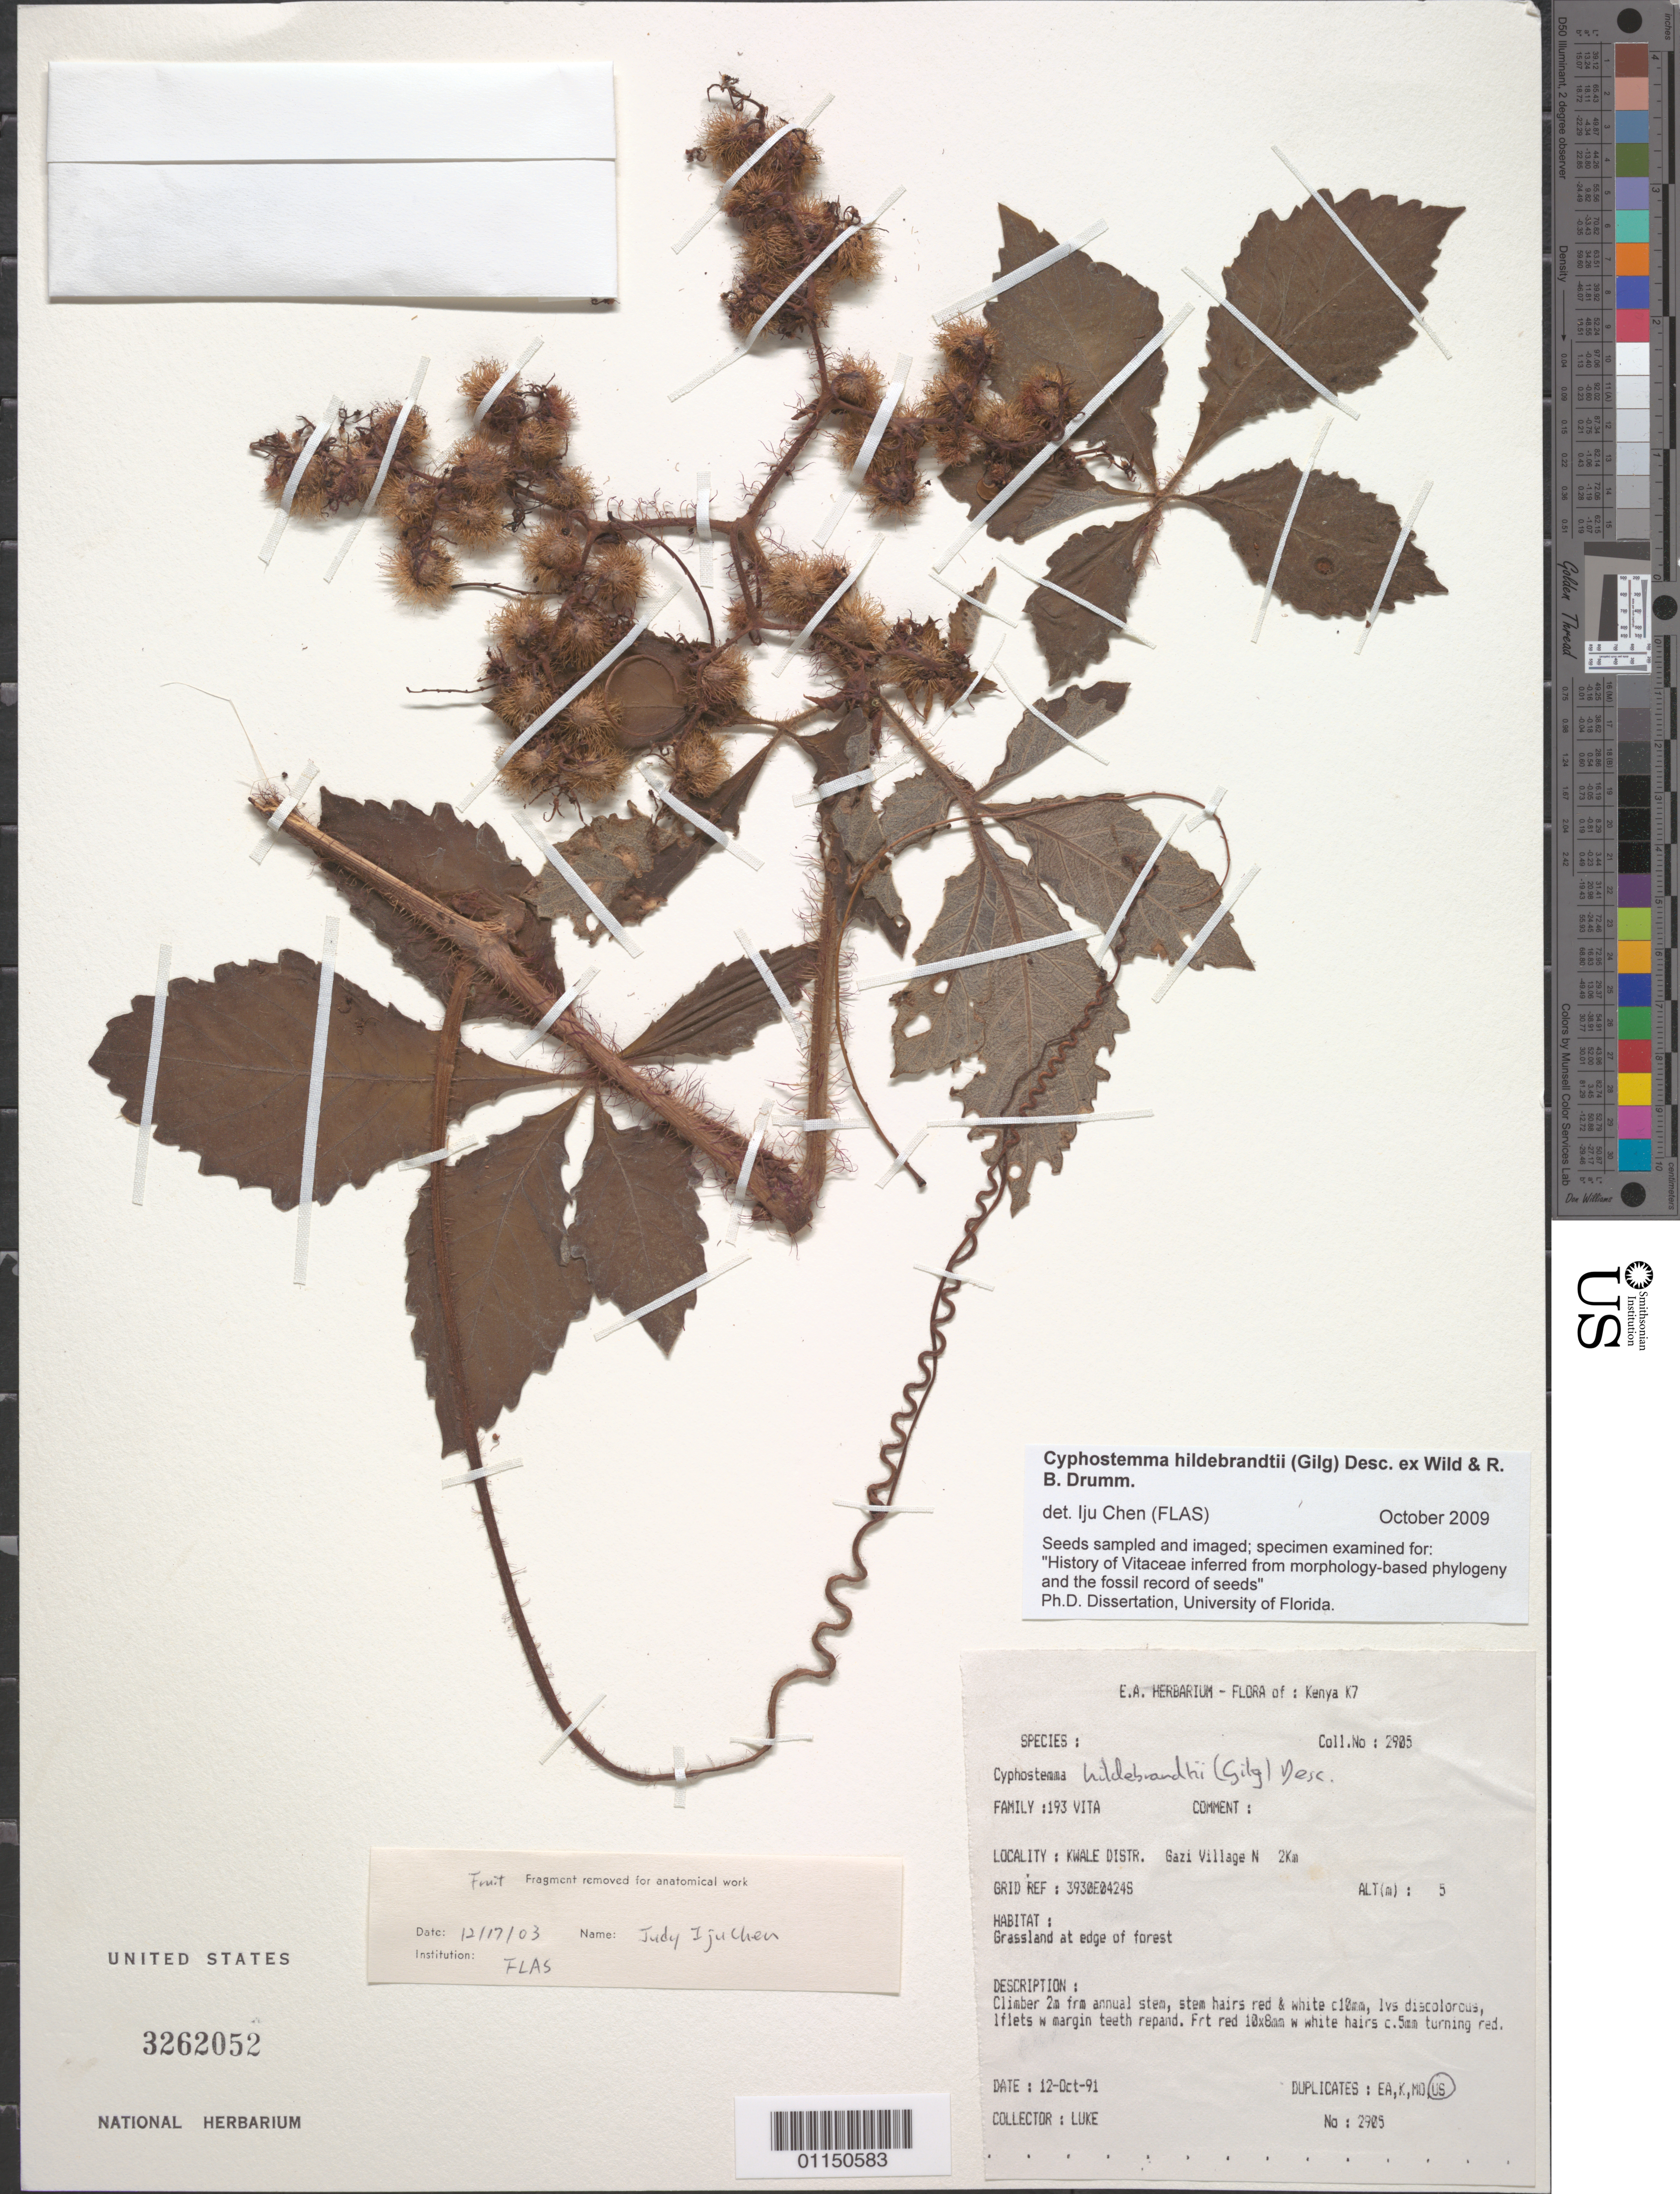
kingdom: Plantae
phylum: Tracheophyta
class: Magnoliopsida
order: Vitales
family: Vitaceae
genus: Cyphostemma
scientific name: Cyphostemma hildebrandtii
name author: (Gilg) Desc. et al.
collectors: Q. Luke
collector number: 2905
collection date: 1991-10-12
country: Kenya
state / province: Kwale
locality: Gazi Village N 2 km.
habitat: Grassland at edge of forest. Climber.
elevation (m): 5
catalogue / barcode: US 3262052